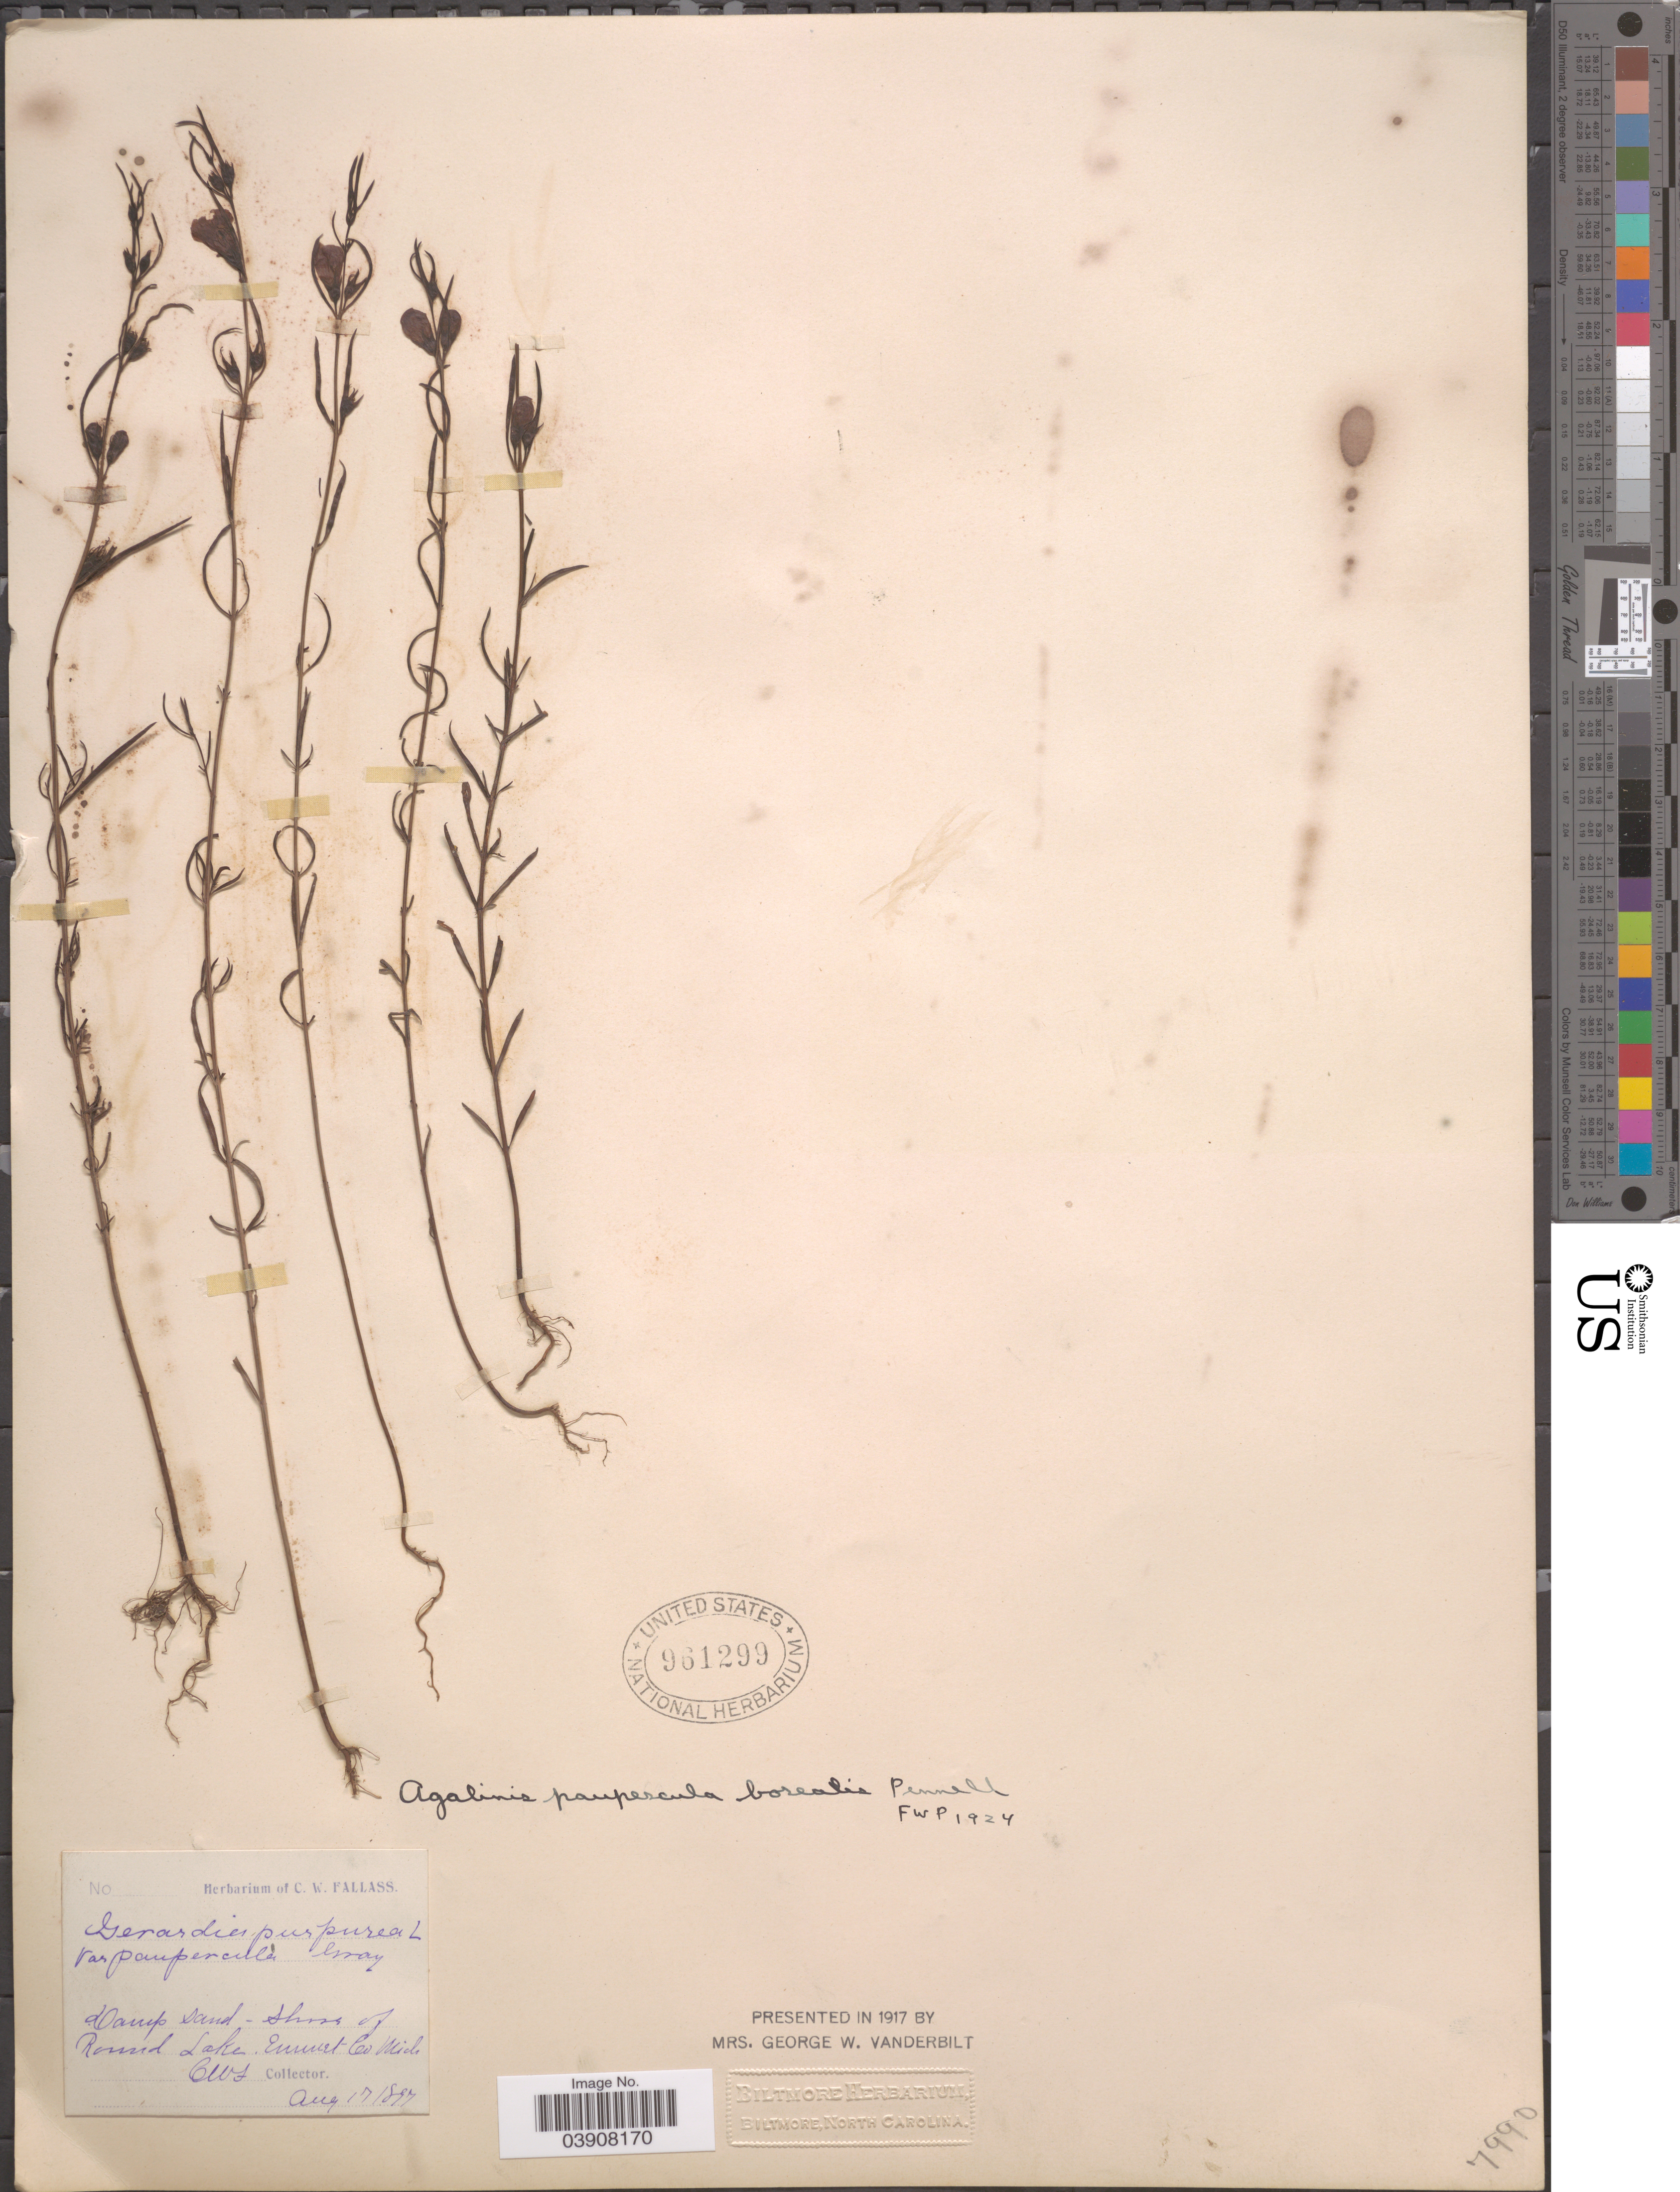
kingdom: Plantae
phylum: Tracheophyta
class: Magnoliopsida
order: Lamiales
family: Orobanchaceae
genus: Agalinis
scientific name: Agalinis paupercula var. borealis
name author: Pennell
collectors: C. Fallass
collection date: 1897-08-17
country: United States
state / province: Michigan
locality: Damp sand-shore of Round Lake, Emmet Co.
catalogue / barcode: US 961299